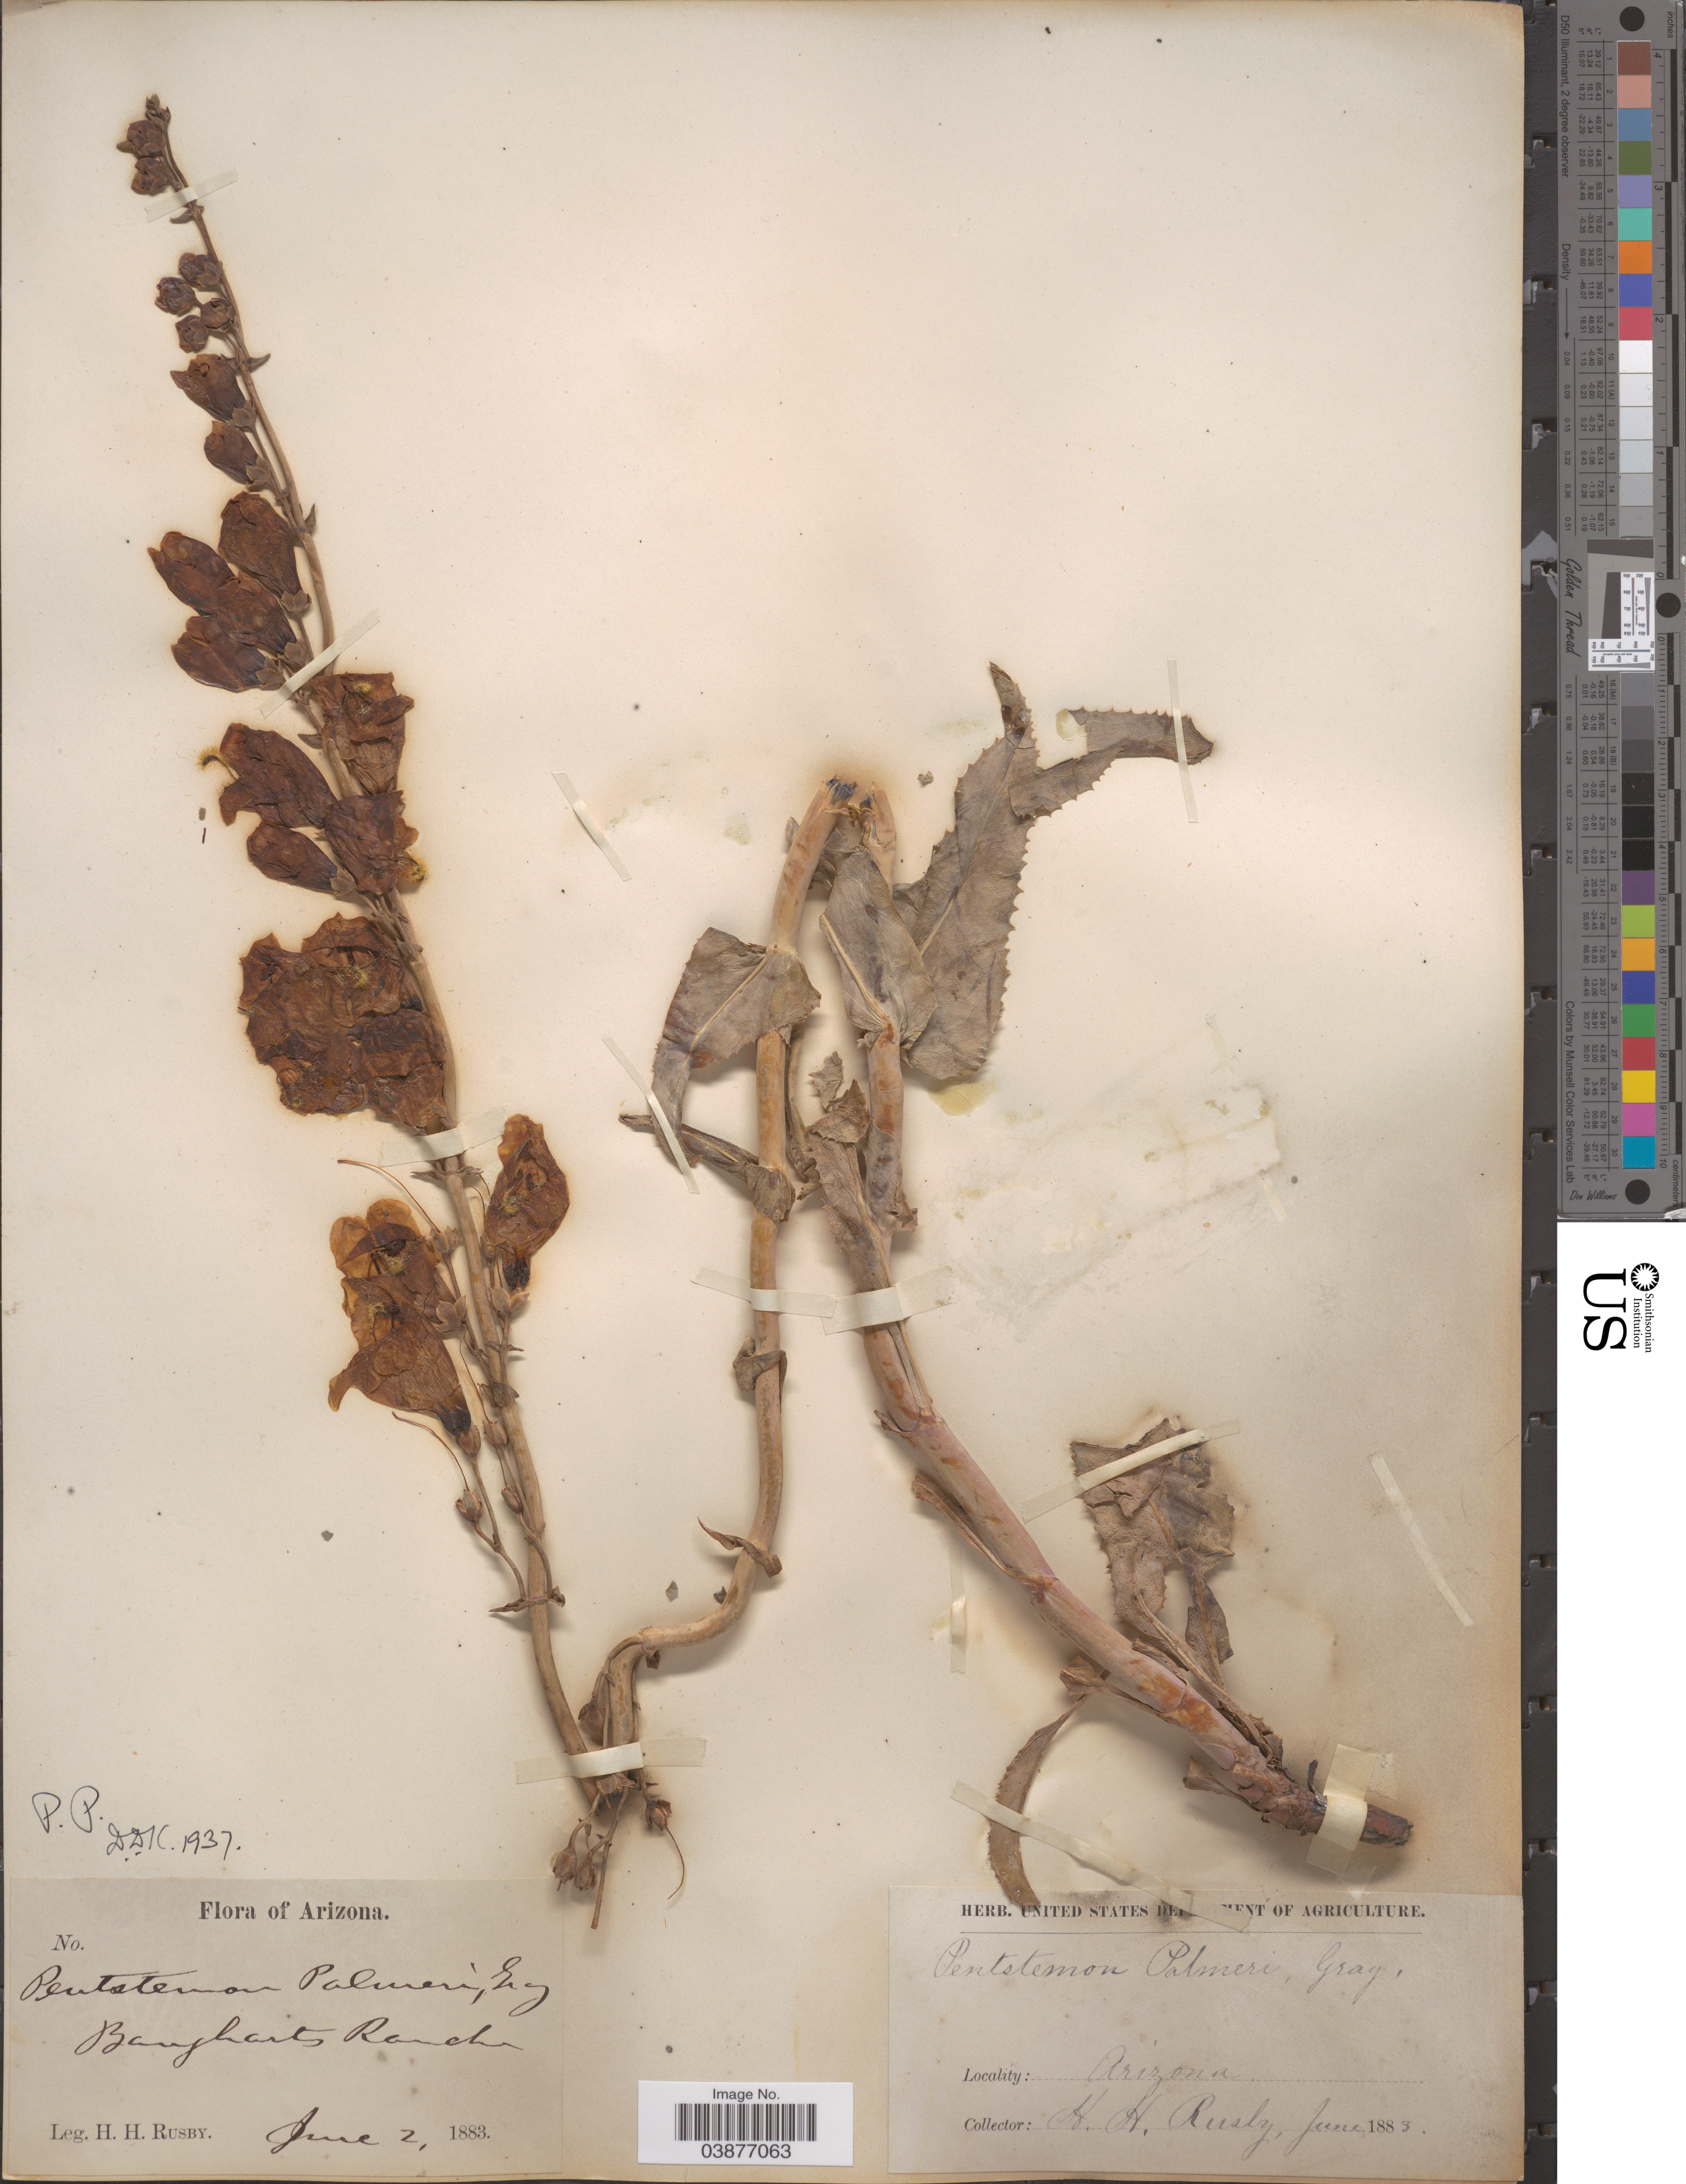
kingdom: Plantae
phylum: Tracheophyta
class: Magnoliopsida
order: Lamiales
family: Plantaginaceae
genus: Penstemon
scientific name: Penstemon palmeri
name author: A. Gray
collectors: H. H. Rusby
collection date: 1883-06-02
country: United States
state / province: Arizona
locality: Bangharts Ranche.